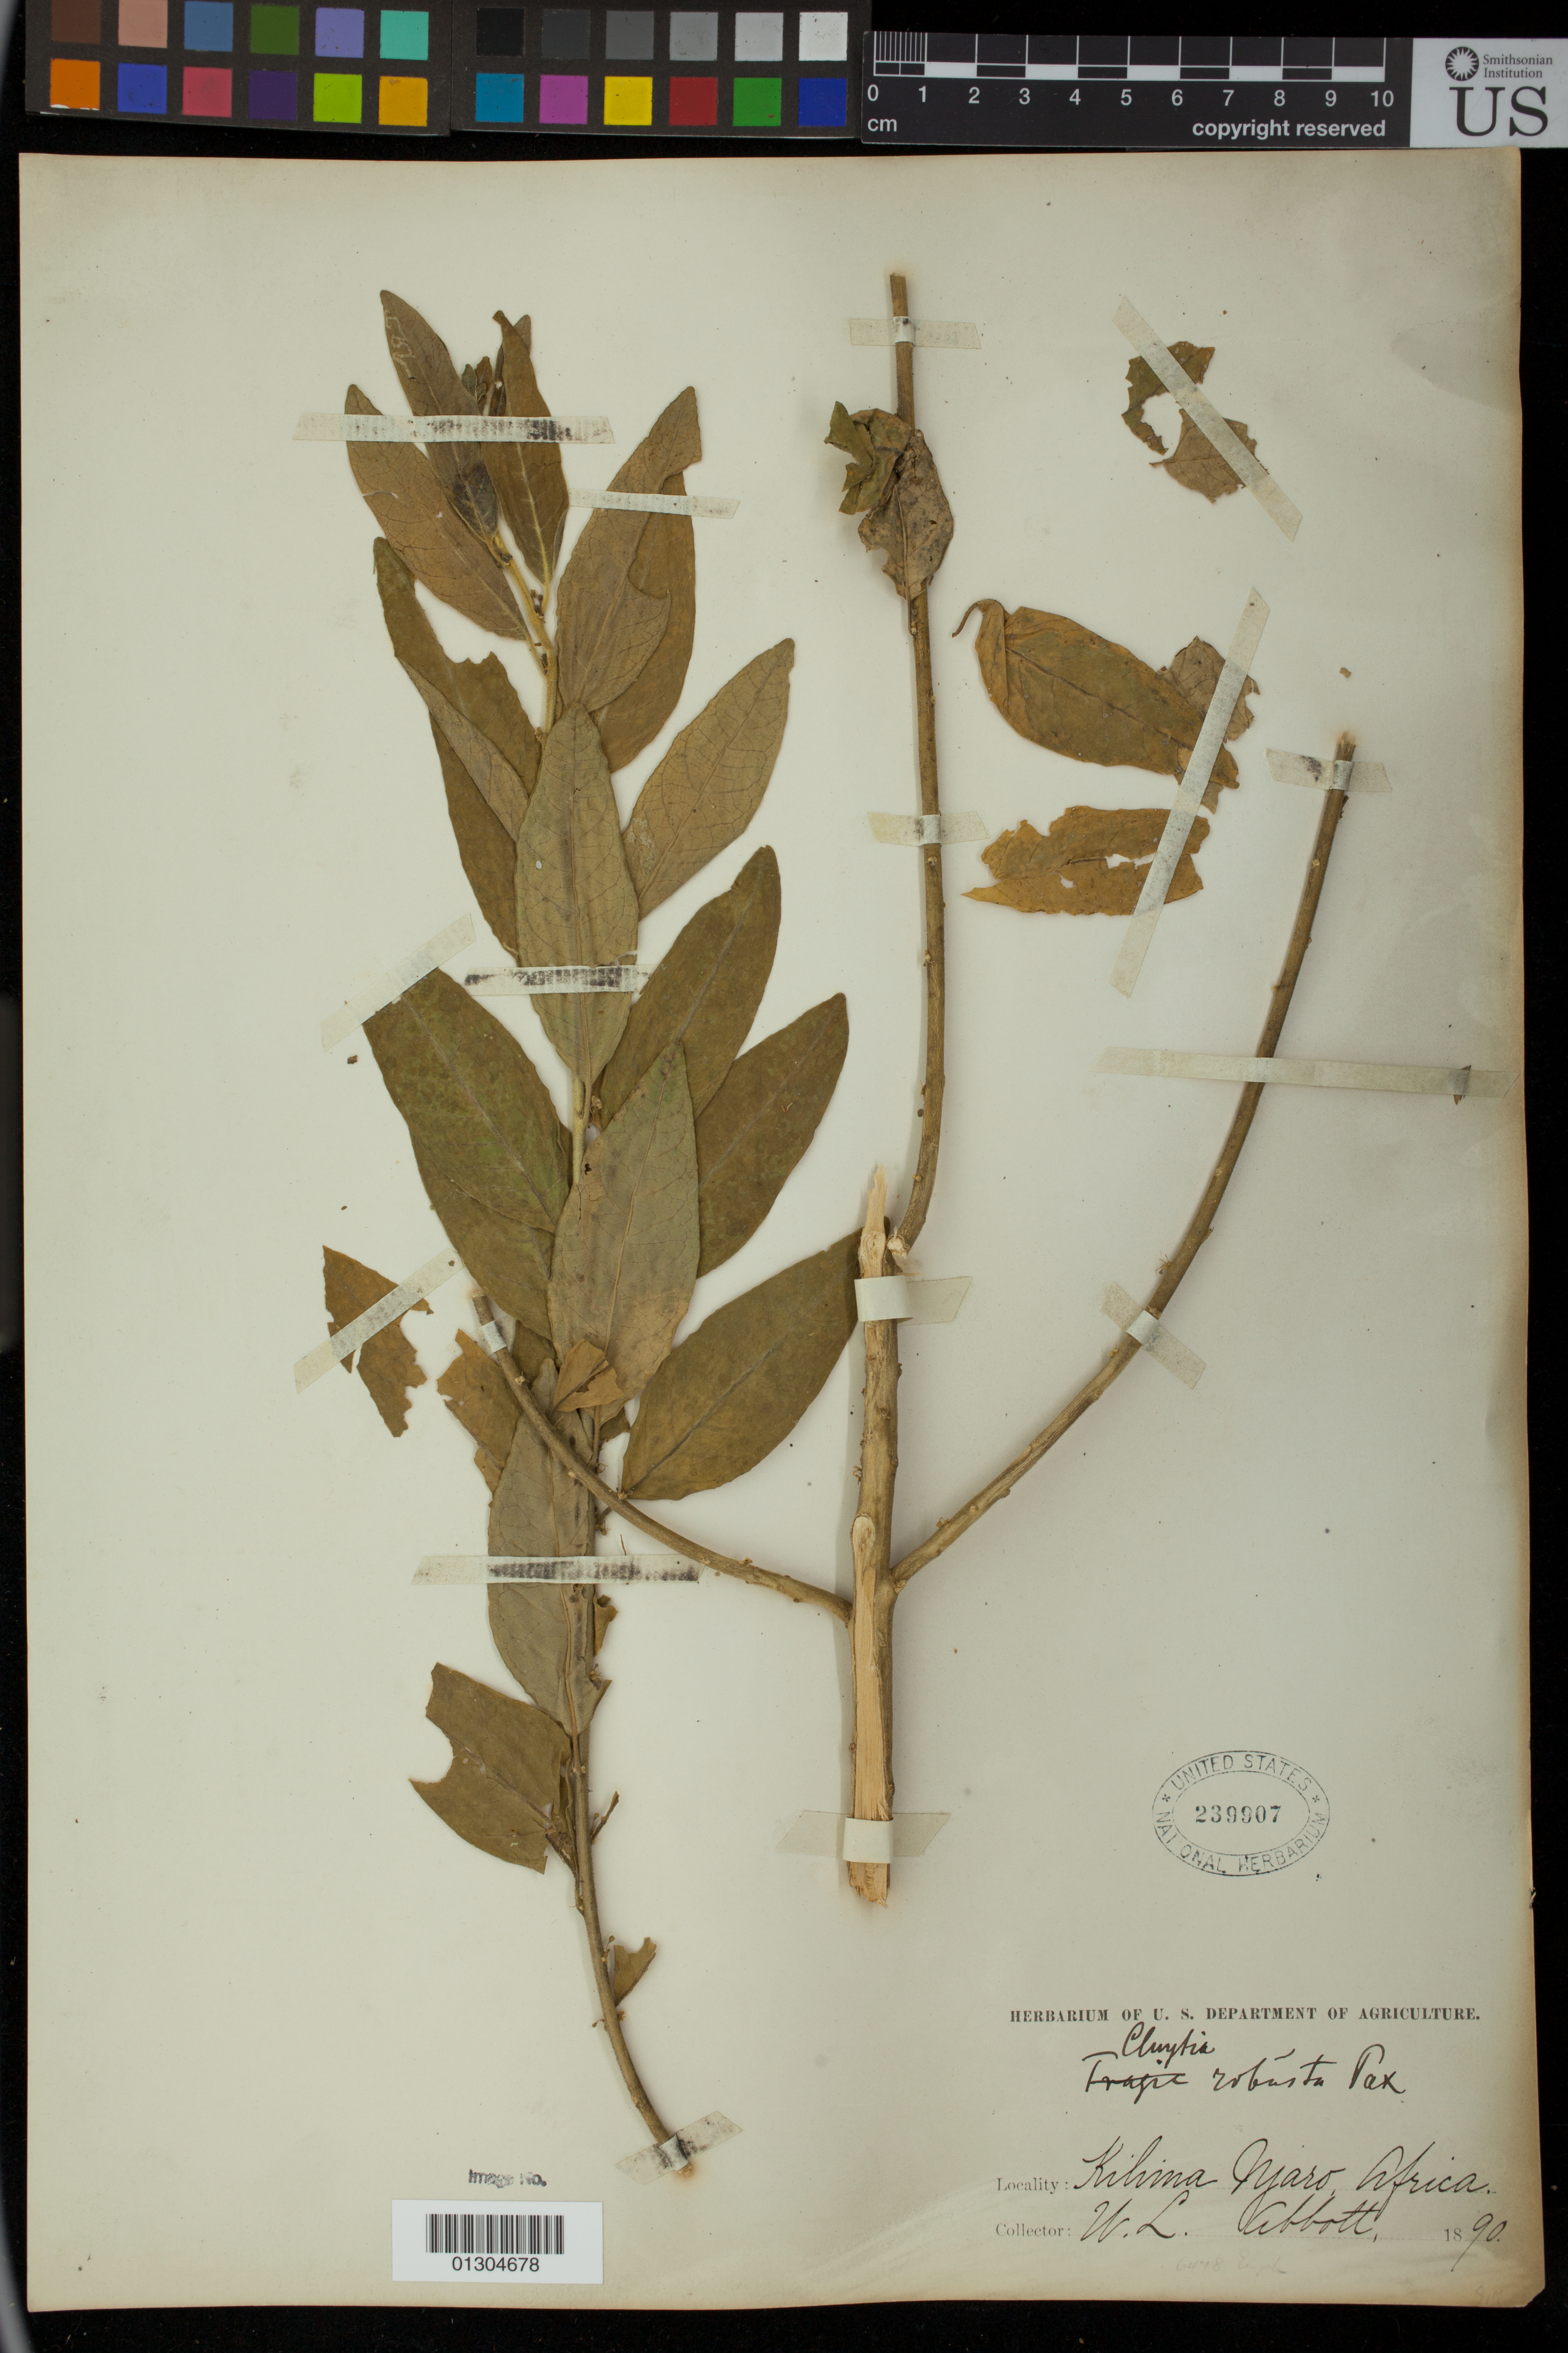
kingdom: Plantae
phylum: Tracheophyta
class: Magnoliopsida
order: Malpighiales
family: Peraceae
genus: Clutia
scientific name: Clutia robusta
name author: Pax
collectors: W. L. Abbott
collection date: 1890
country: Tanzania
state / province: Kilimanjaro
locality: Kilima Njaro, Africa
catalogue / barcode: US 239907